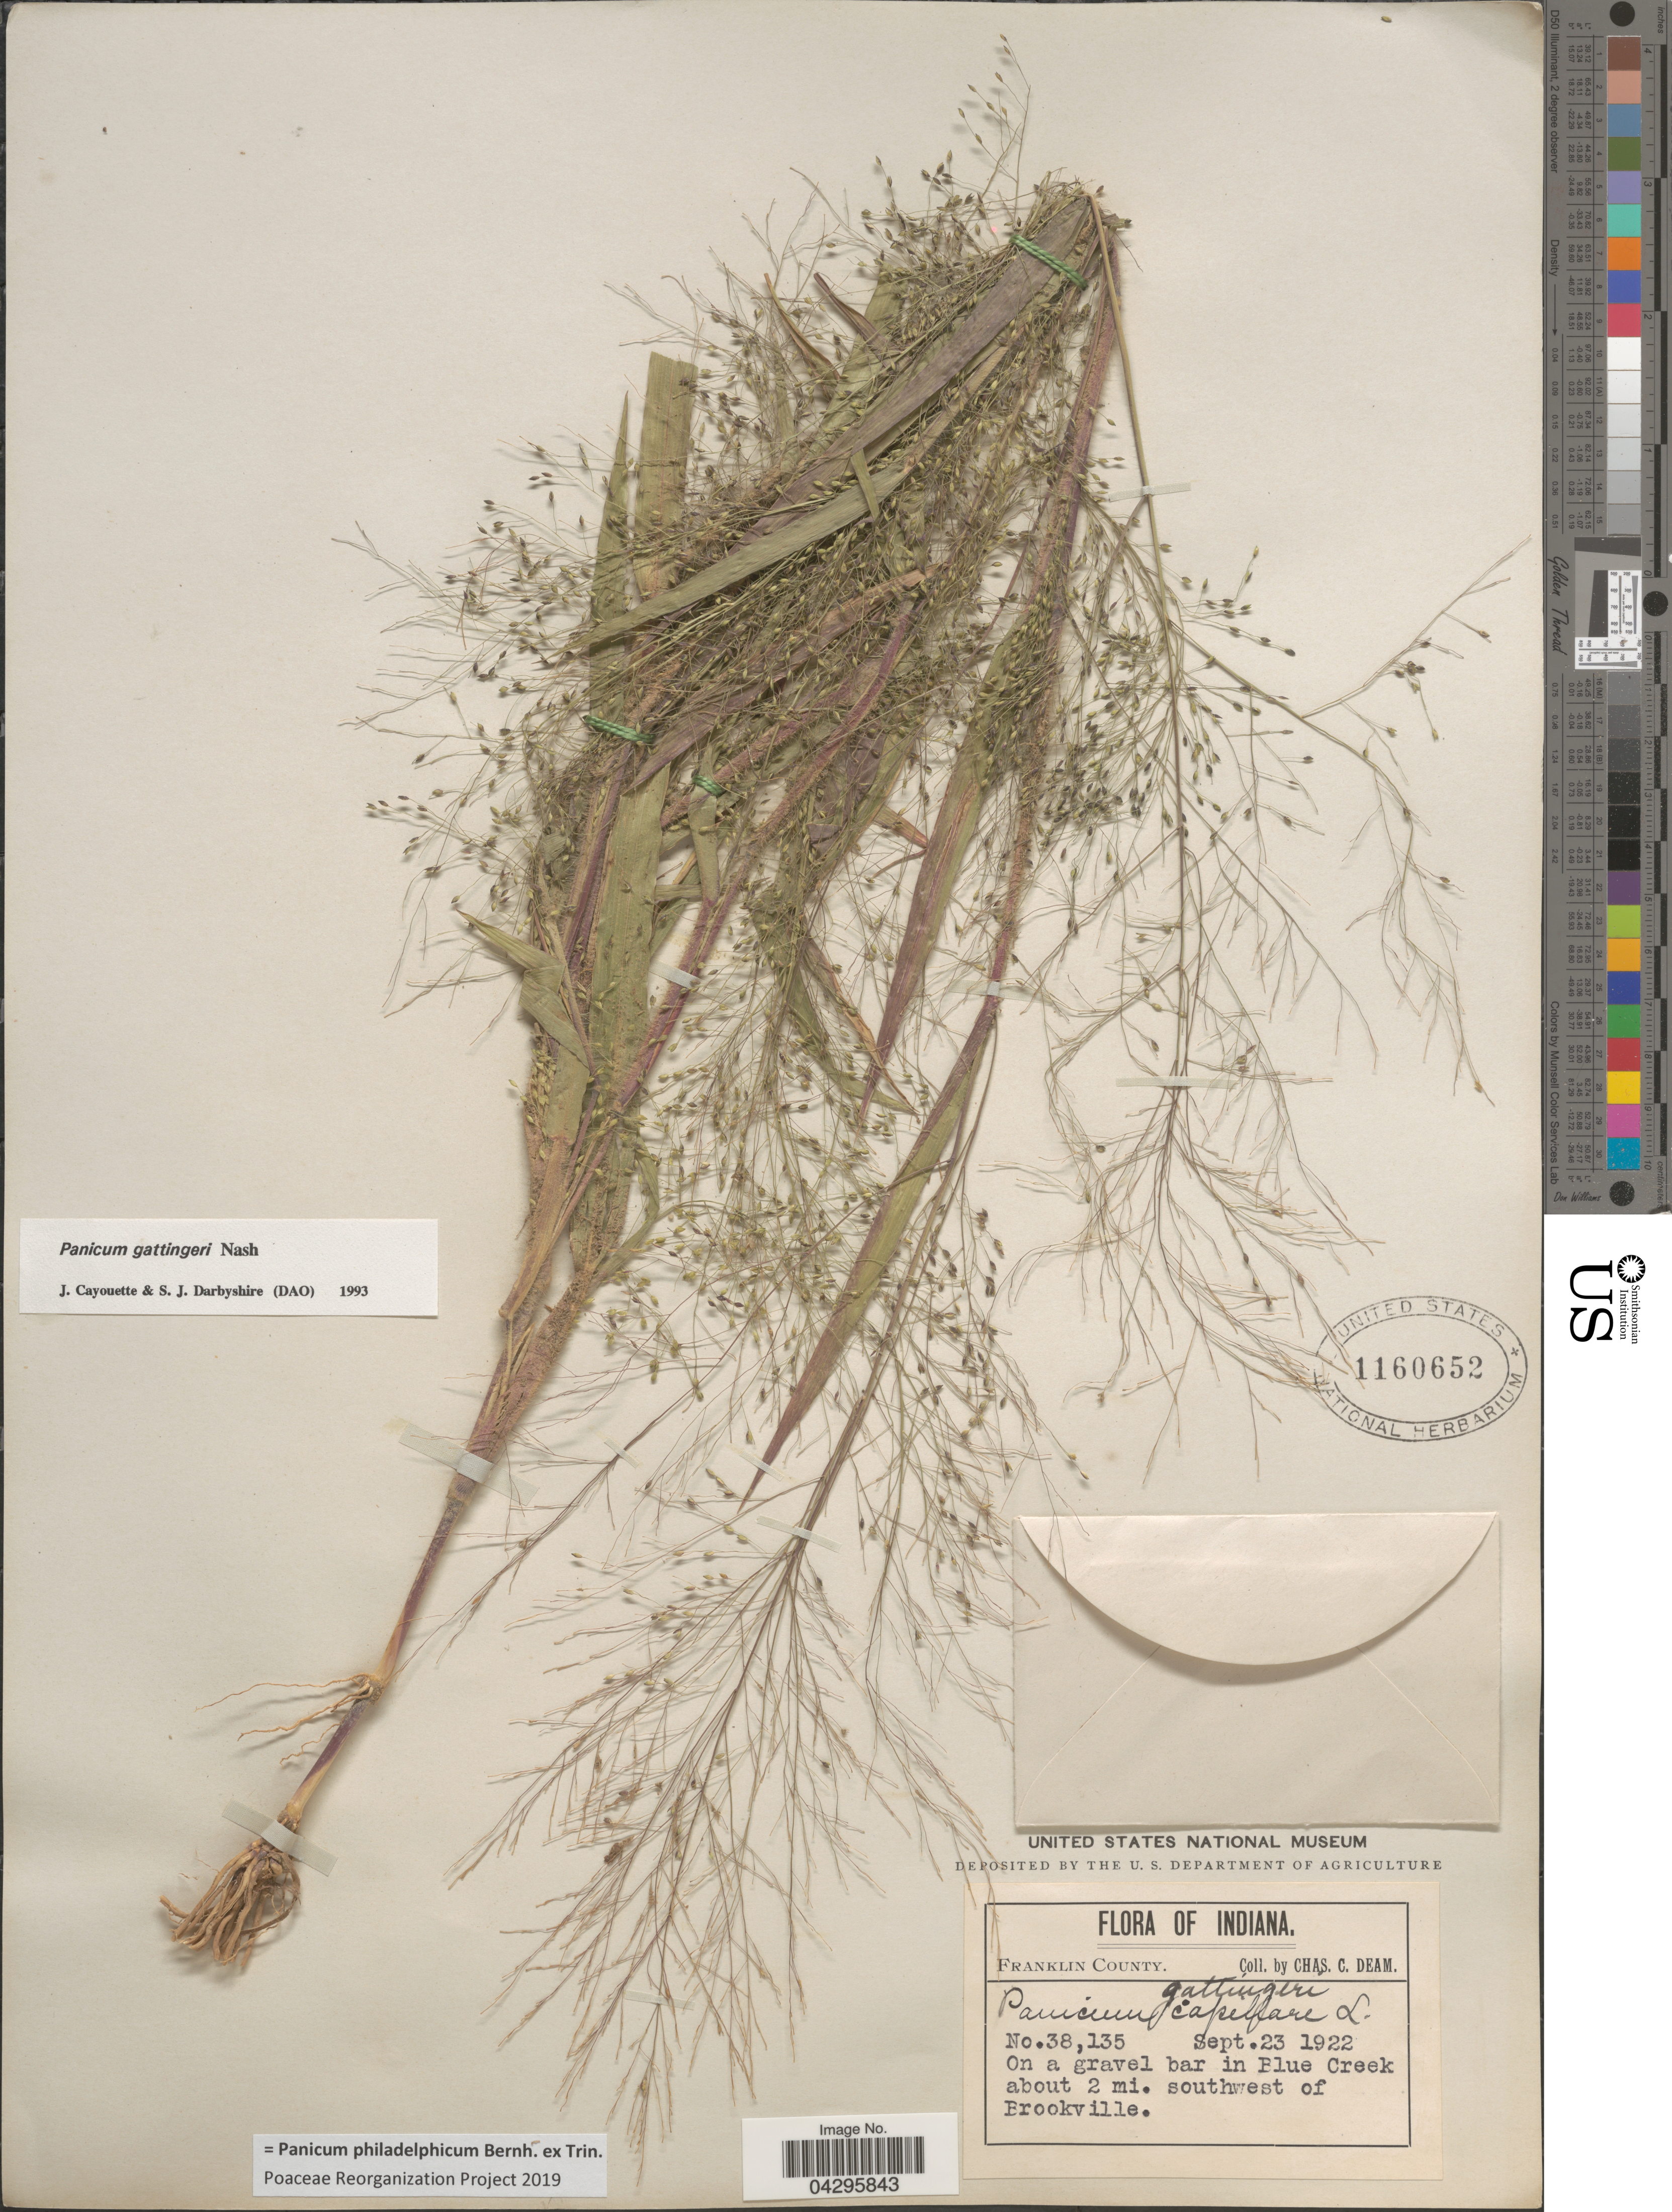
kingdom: Plantae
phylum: Tracheophyta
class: Liliopsida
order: Poales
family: Poaceae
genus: Panicum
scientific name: Panicum philadelphicum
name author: Bernh. ex Trin.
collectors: C. C. Deam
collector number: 38135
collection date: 1922-09-23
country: United States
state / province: Indiana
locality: Franklin County. On a gravel bar in Blue Creek about 2 mi. southwest of Brookville.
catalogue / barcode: US 1160652